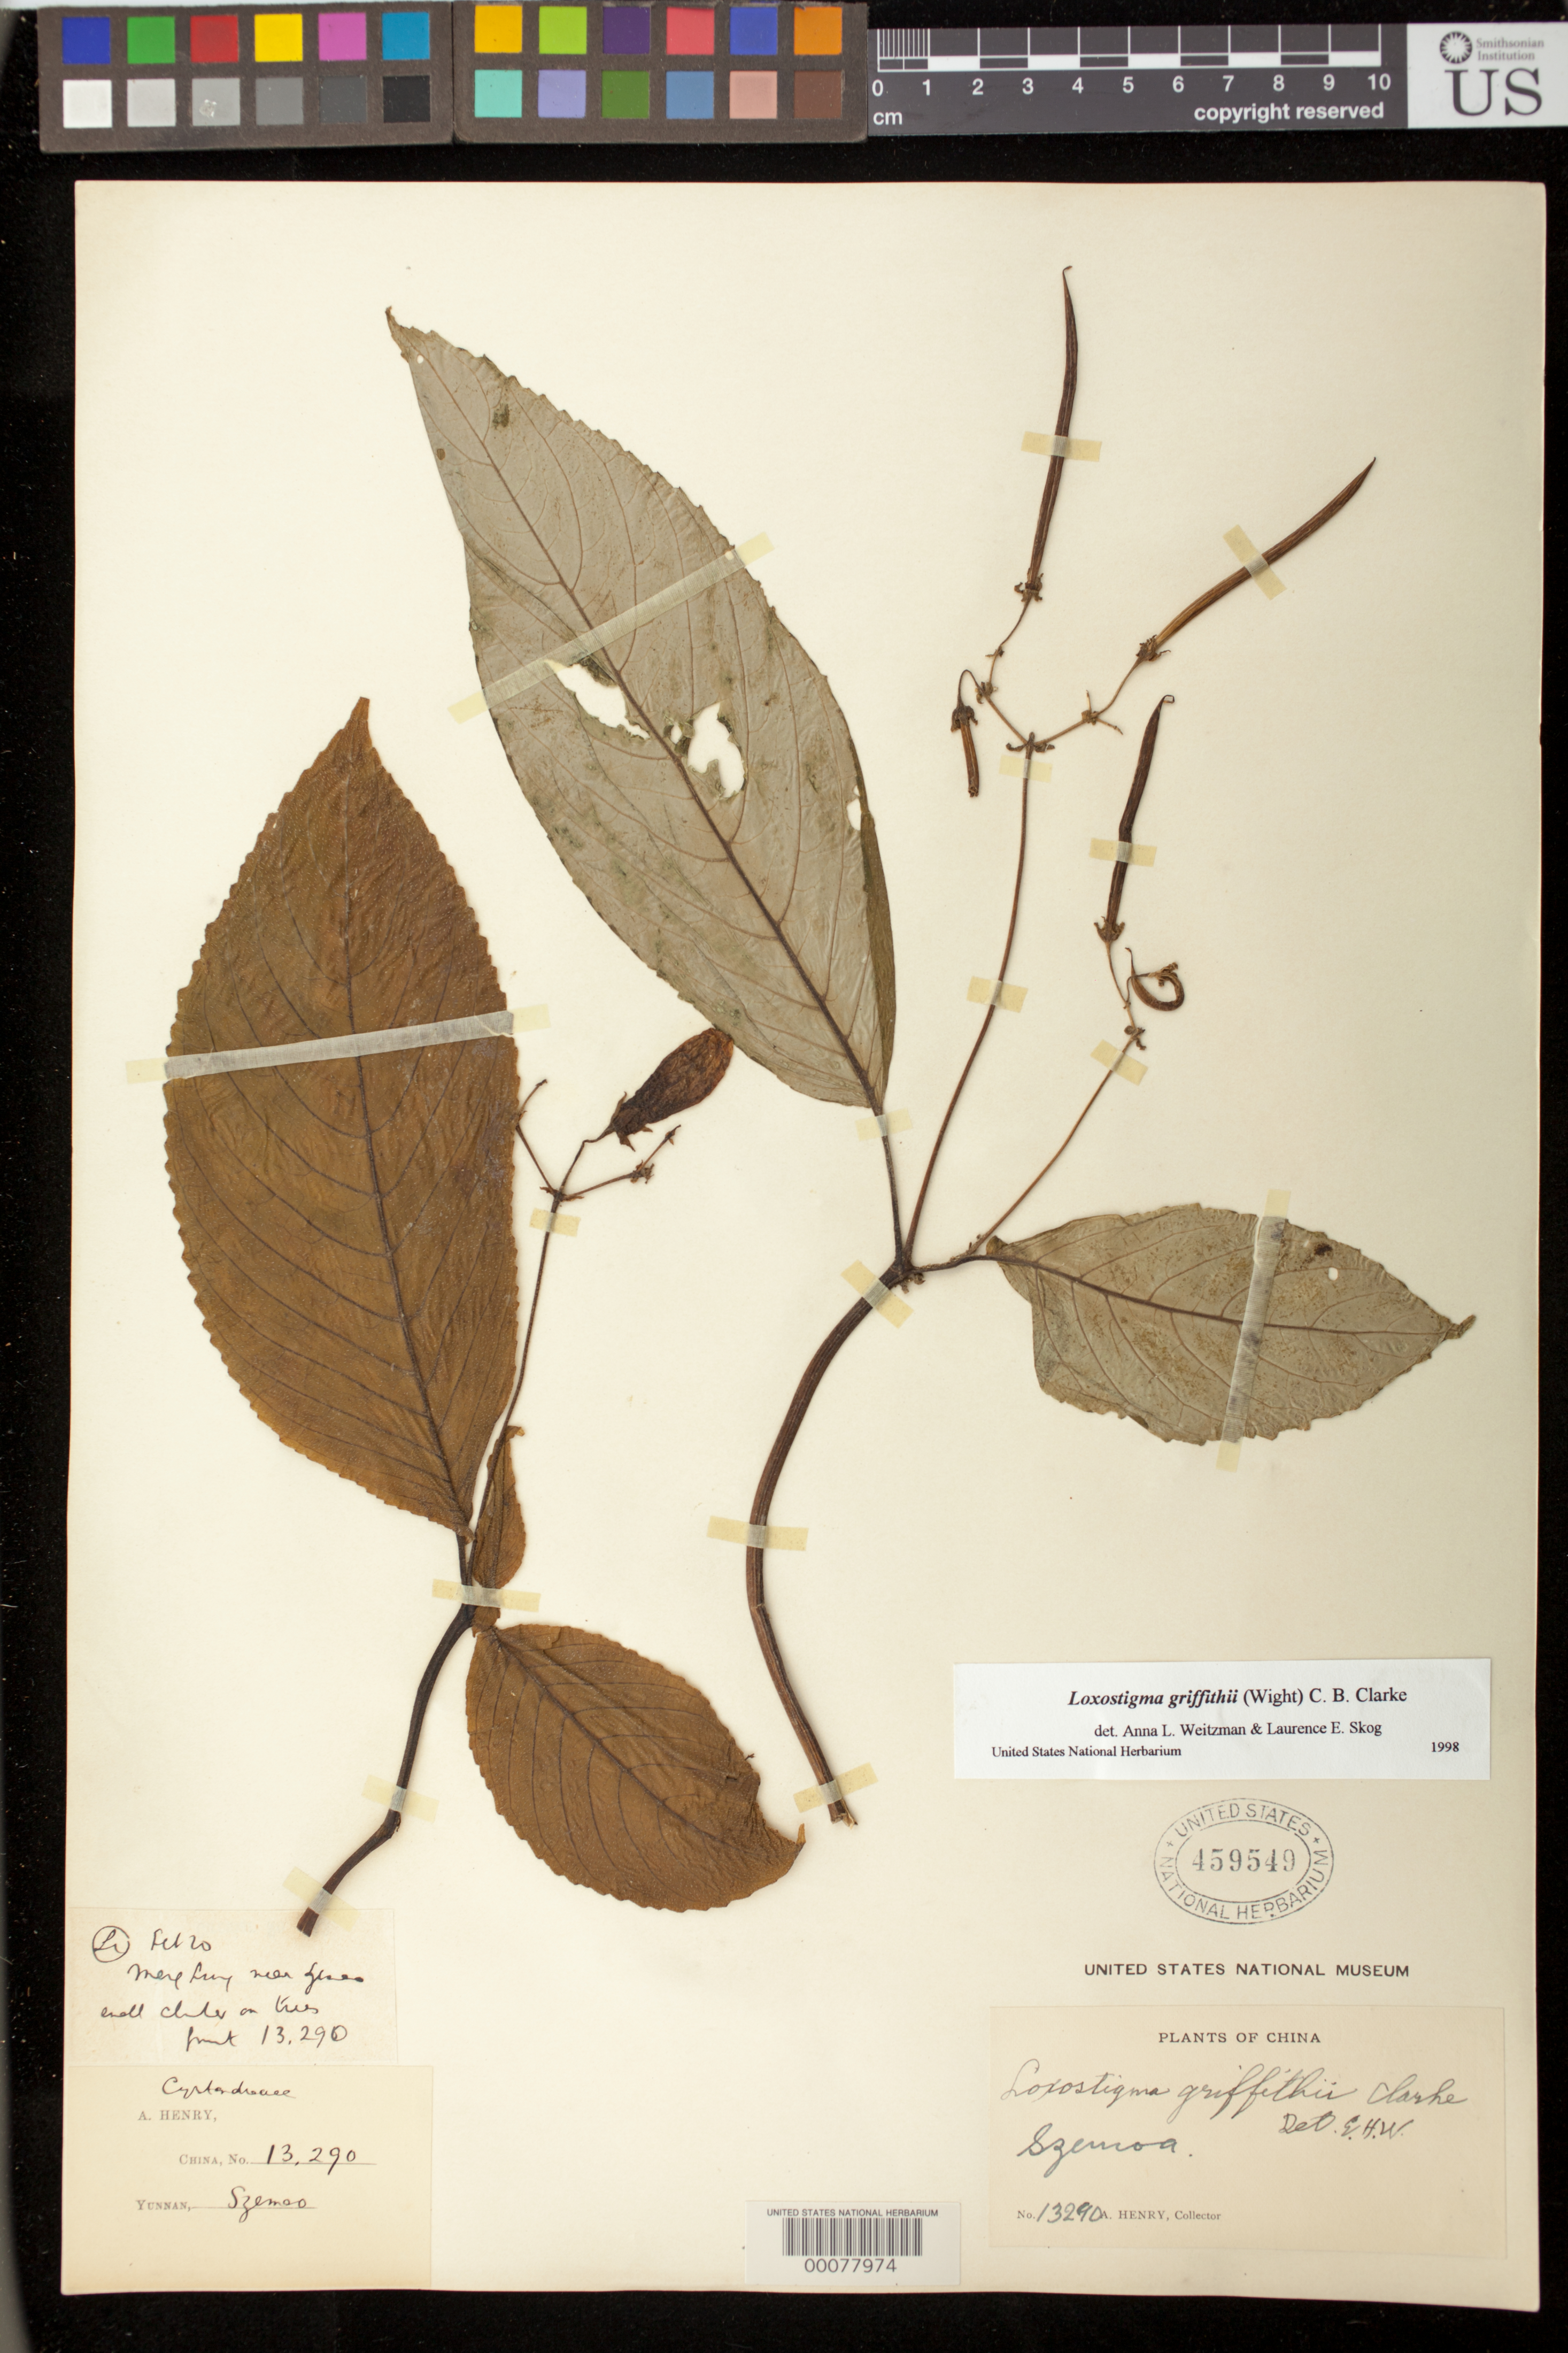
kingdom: Plantae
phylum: Tracheophyta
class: Magnoliopsida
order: Lamiales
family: Gesneriaceae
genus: Loxostigma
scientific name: Loxostigma griffithii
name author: (Wight) C.B. Clarke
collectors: A. Henry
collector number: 13290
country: China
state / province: Yunnan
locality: Szemoa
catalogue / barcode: US 459549